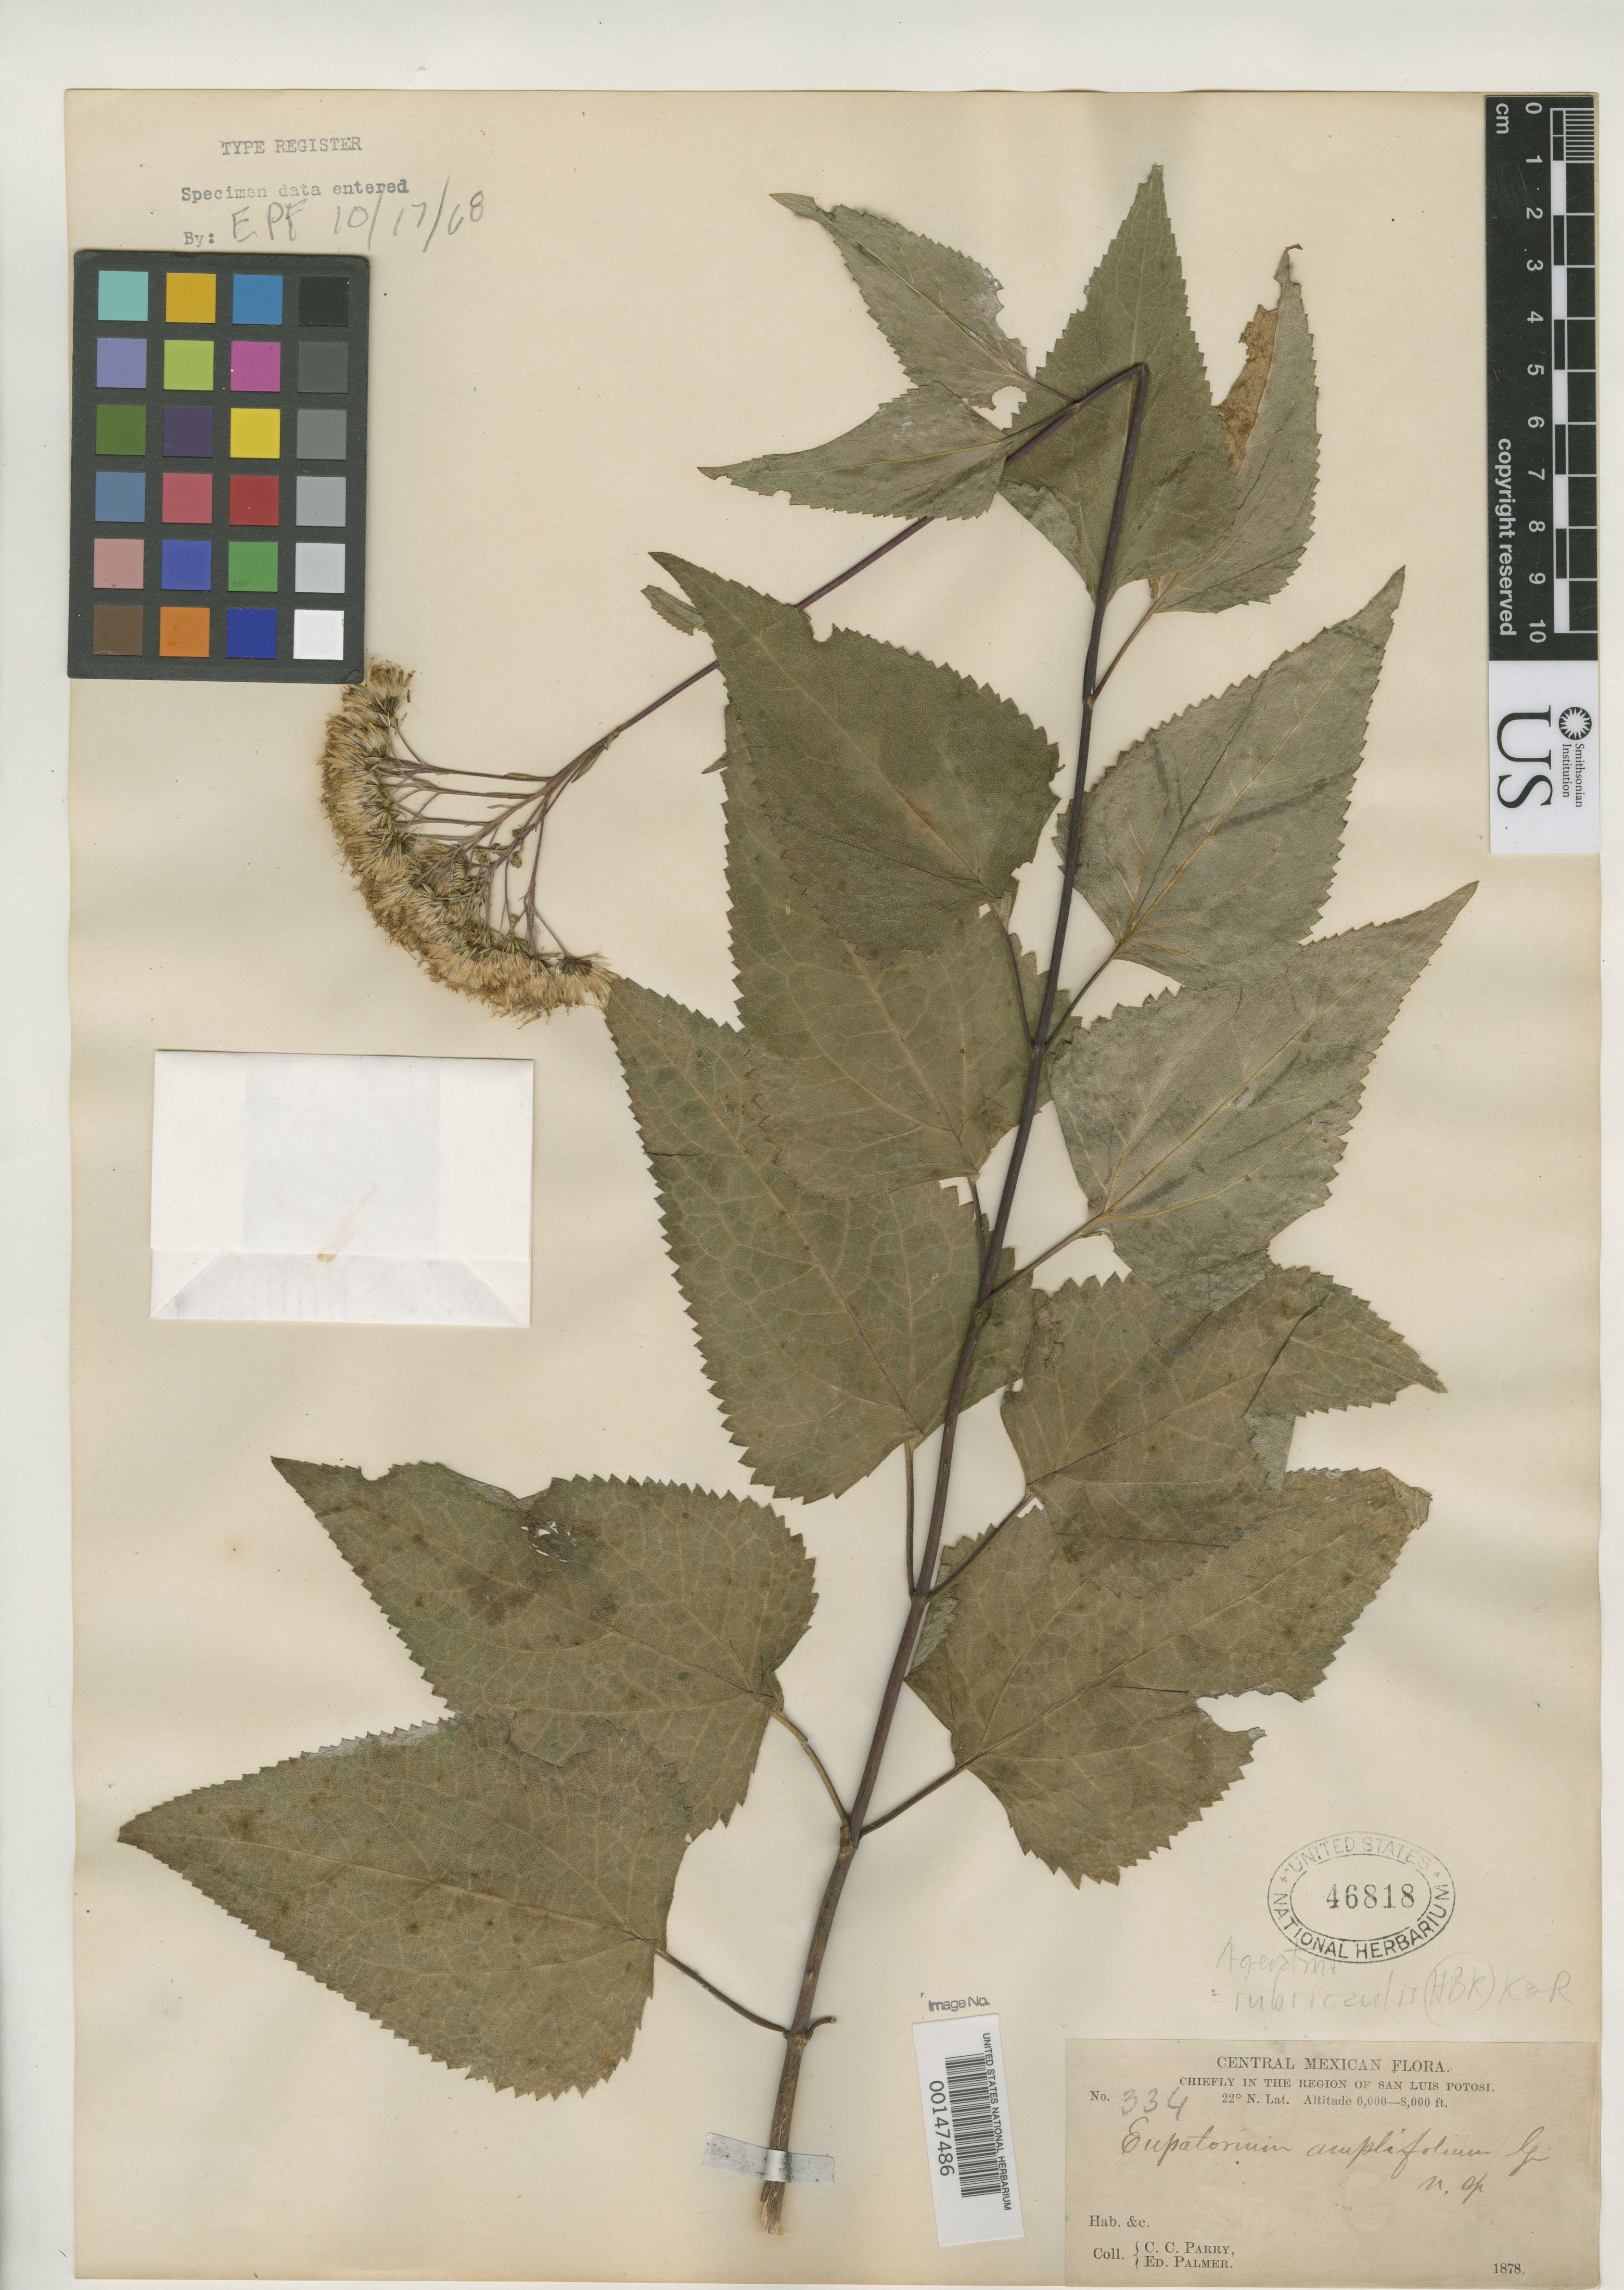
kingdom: Plantae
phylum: Tracheophyta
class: Magnoliopsida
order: Asterales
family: Asteraceae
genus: Eupatorium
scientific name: Eupatorium amplifolium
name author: A. Gray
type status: Isotype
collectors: C. C. Parry & E. Palmer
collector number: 334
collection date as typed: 1878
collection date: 1878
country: Mexico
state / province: San Luis Potosi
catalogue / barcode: US 46818